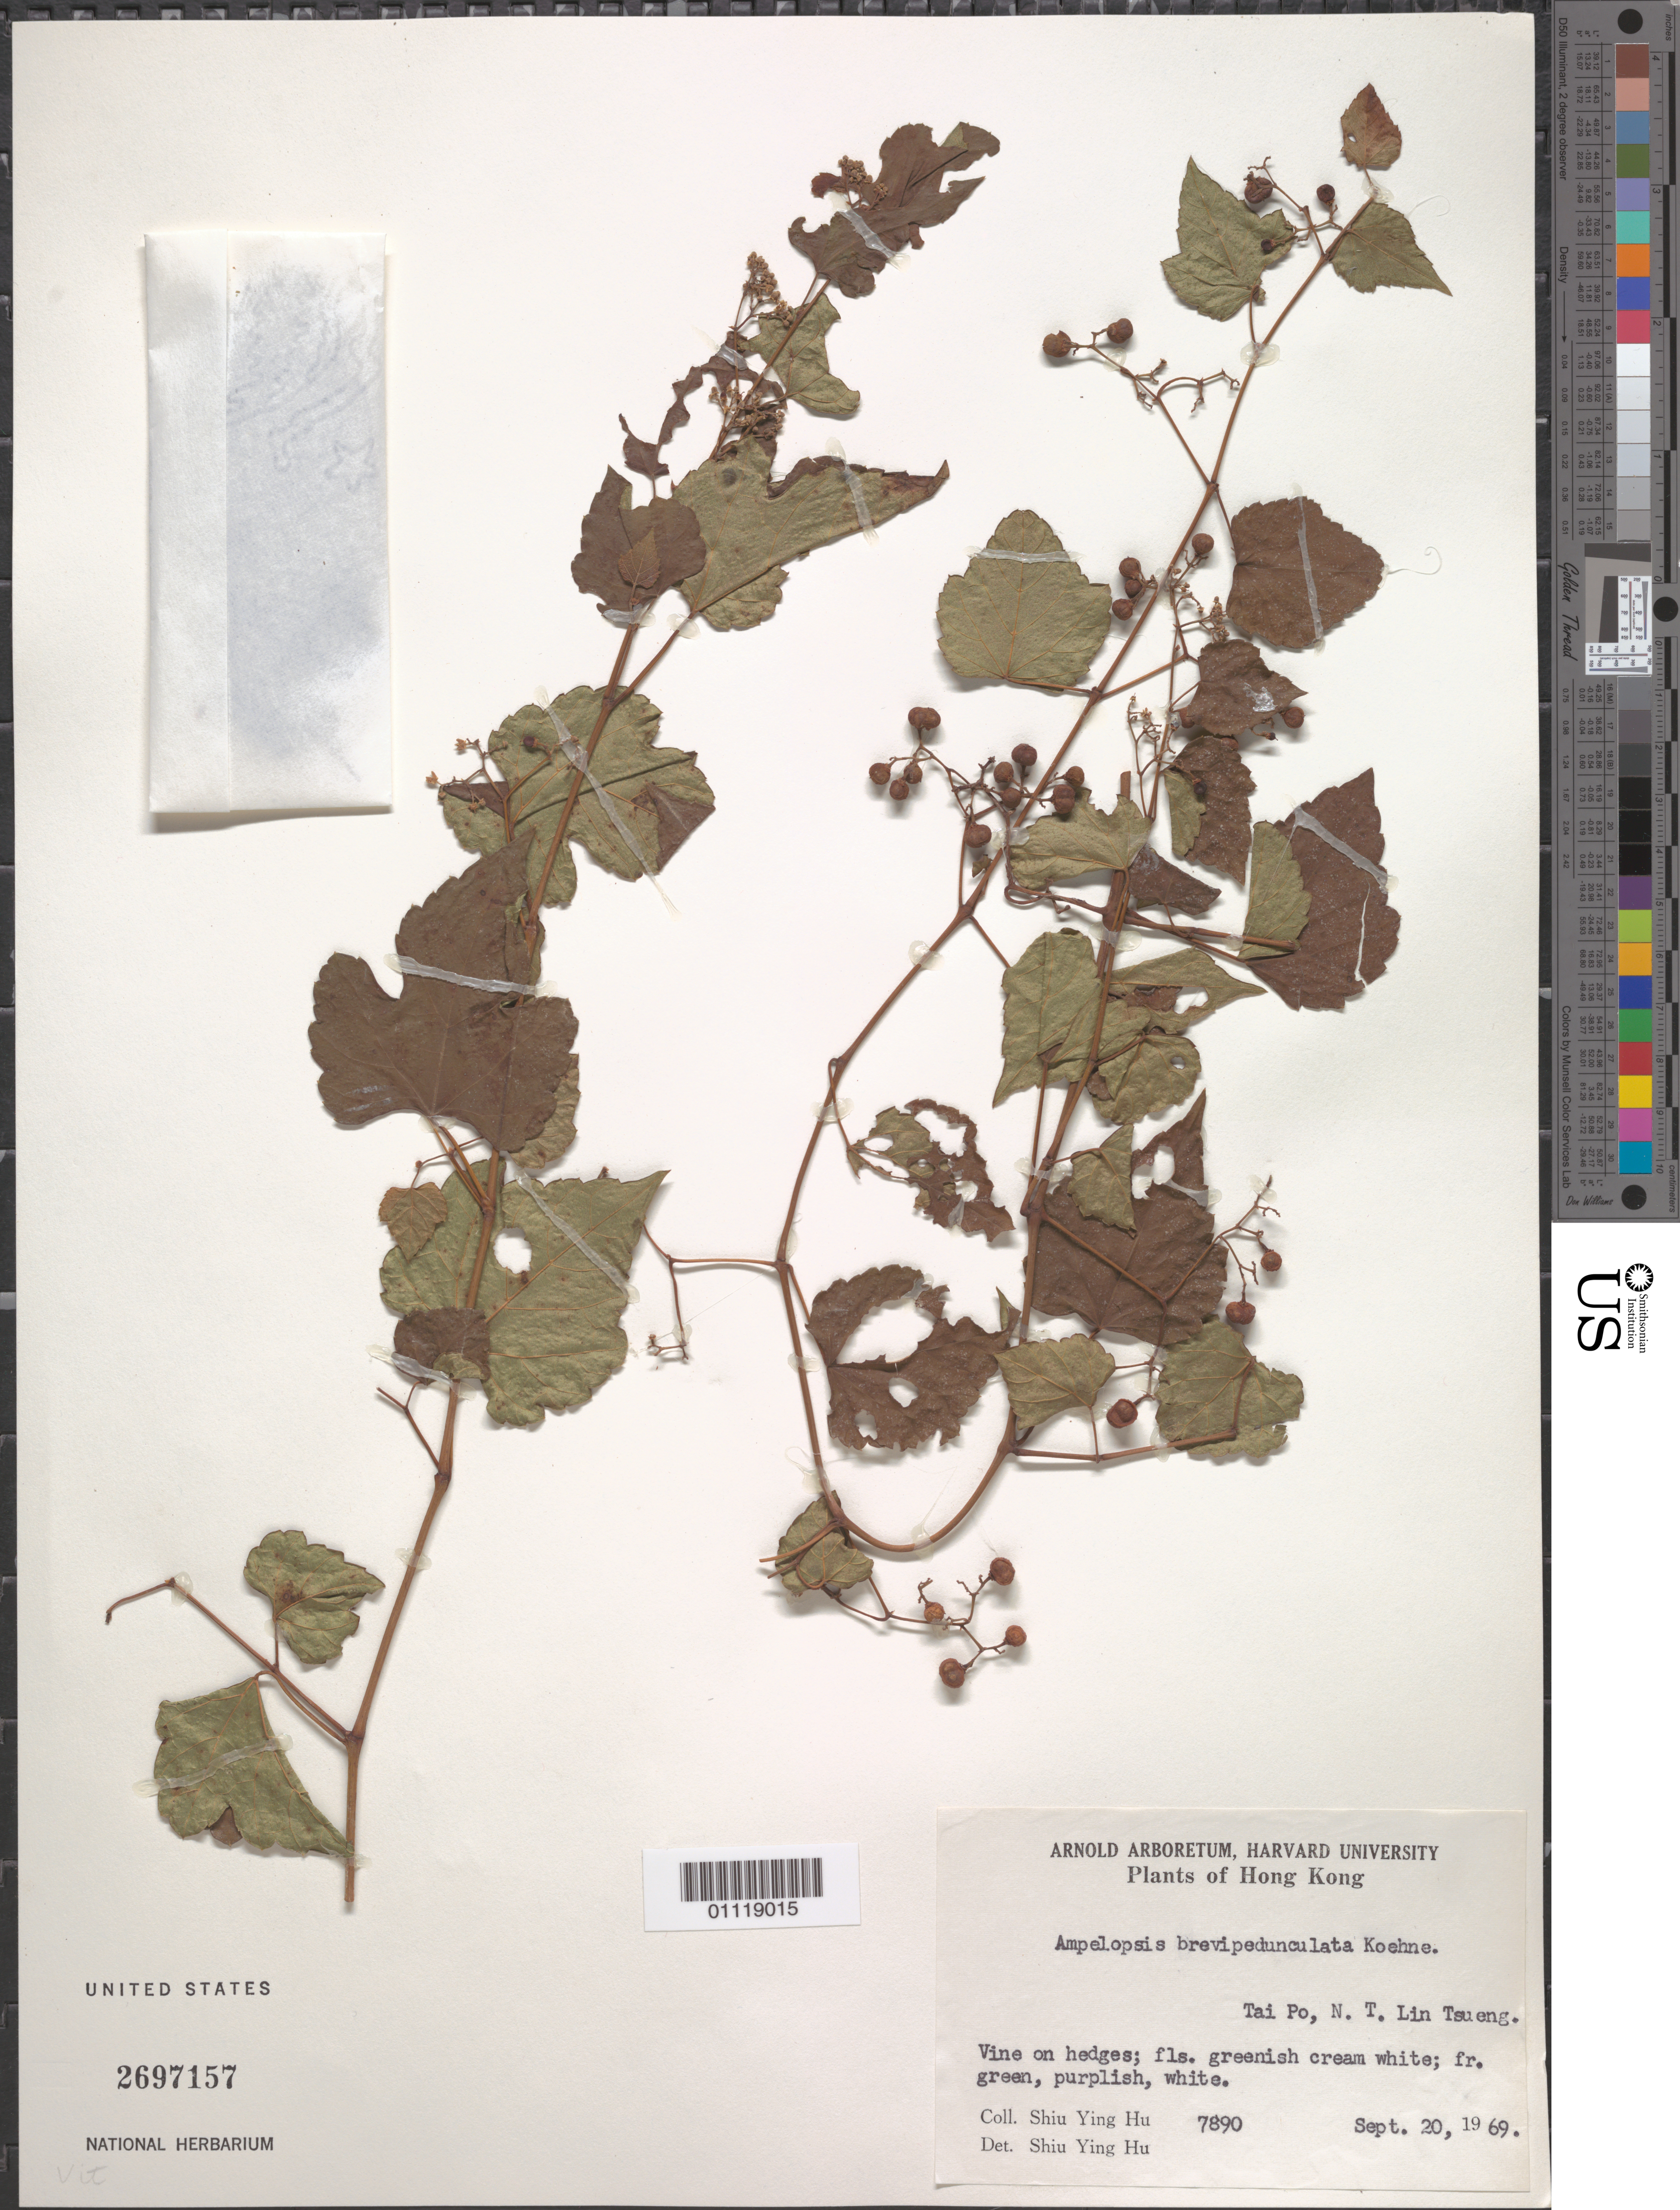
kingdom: Plantae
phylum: Tracheophyta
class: Magnoliopsida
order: Vitales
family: Vitaceae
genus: Ampelopsis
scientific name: Ampelopsis brevipedunculata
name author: (Maxim.) Trautv.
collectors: S. Y. Hu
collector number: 7890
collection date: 1969-09-20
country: China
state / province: Guangdong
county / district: Hong Kong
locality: Tai Po, New Territories, Lin Tsueng.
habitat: Vine on hedges.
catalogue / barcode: US 2697157